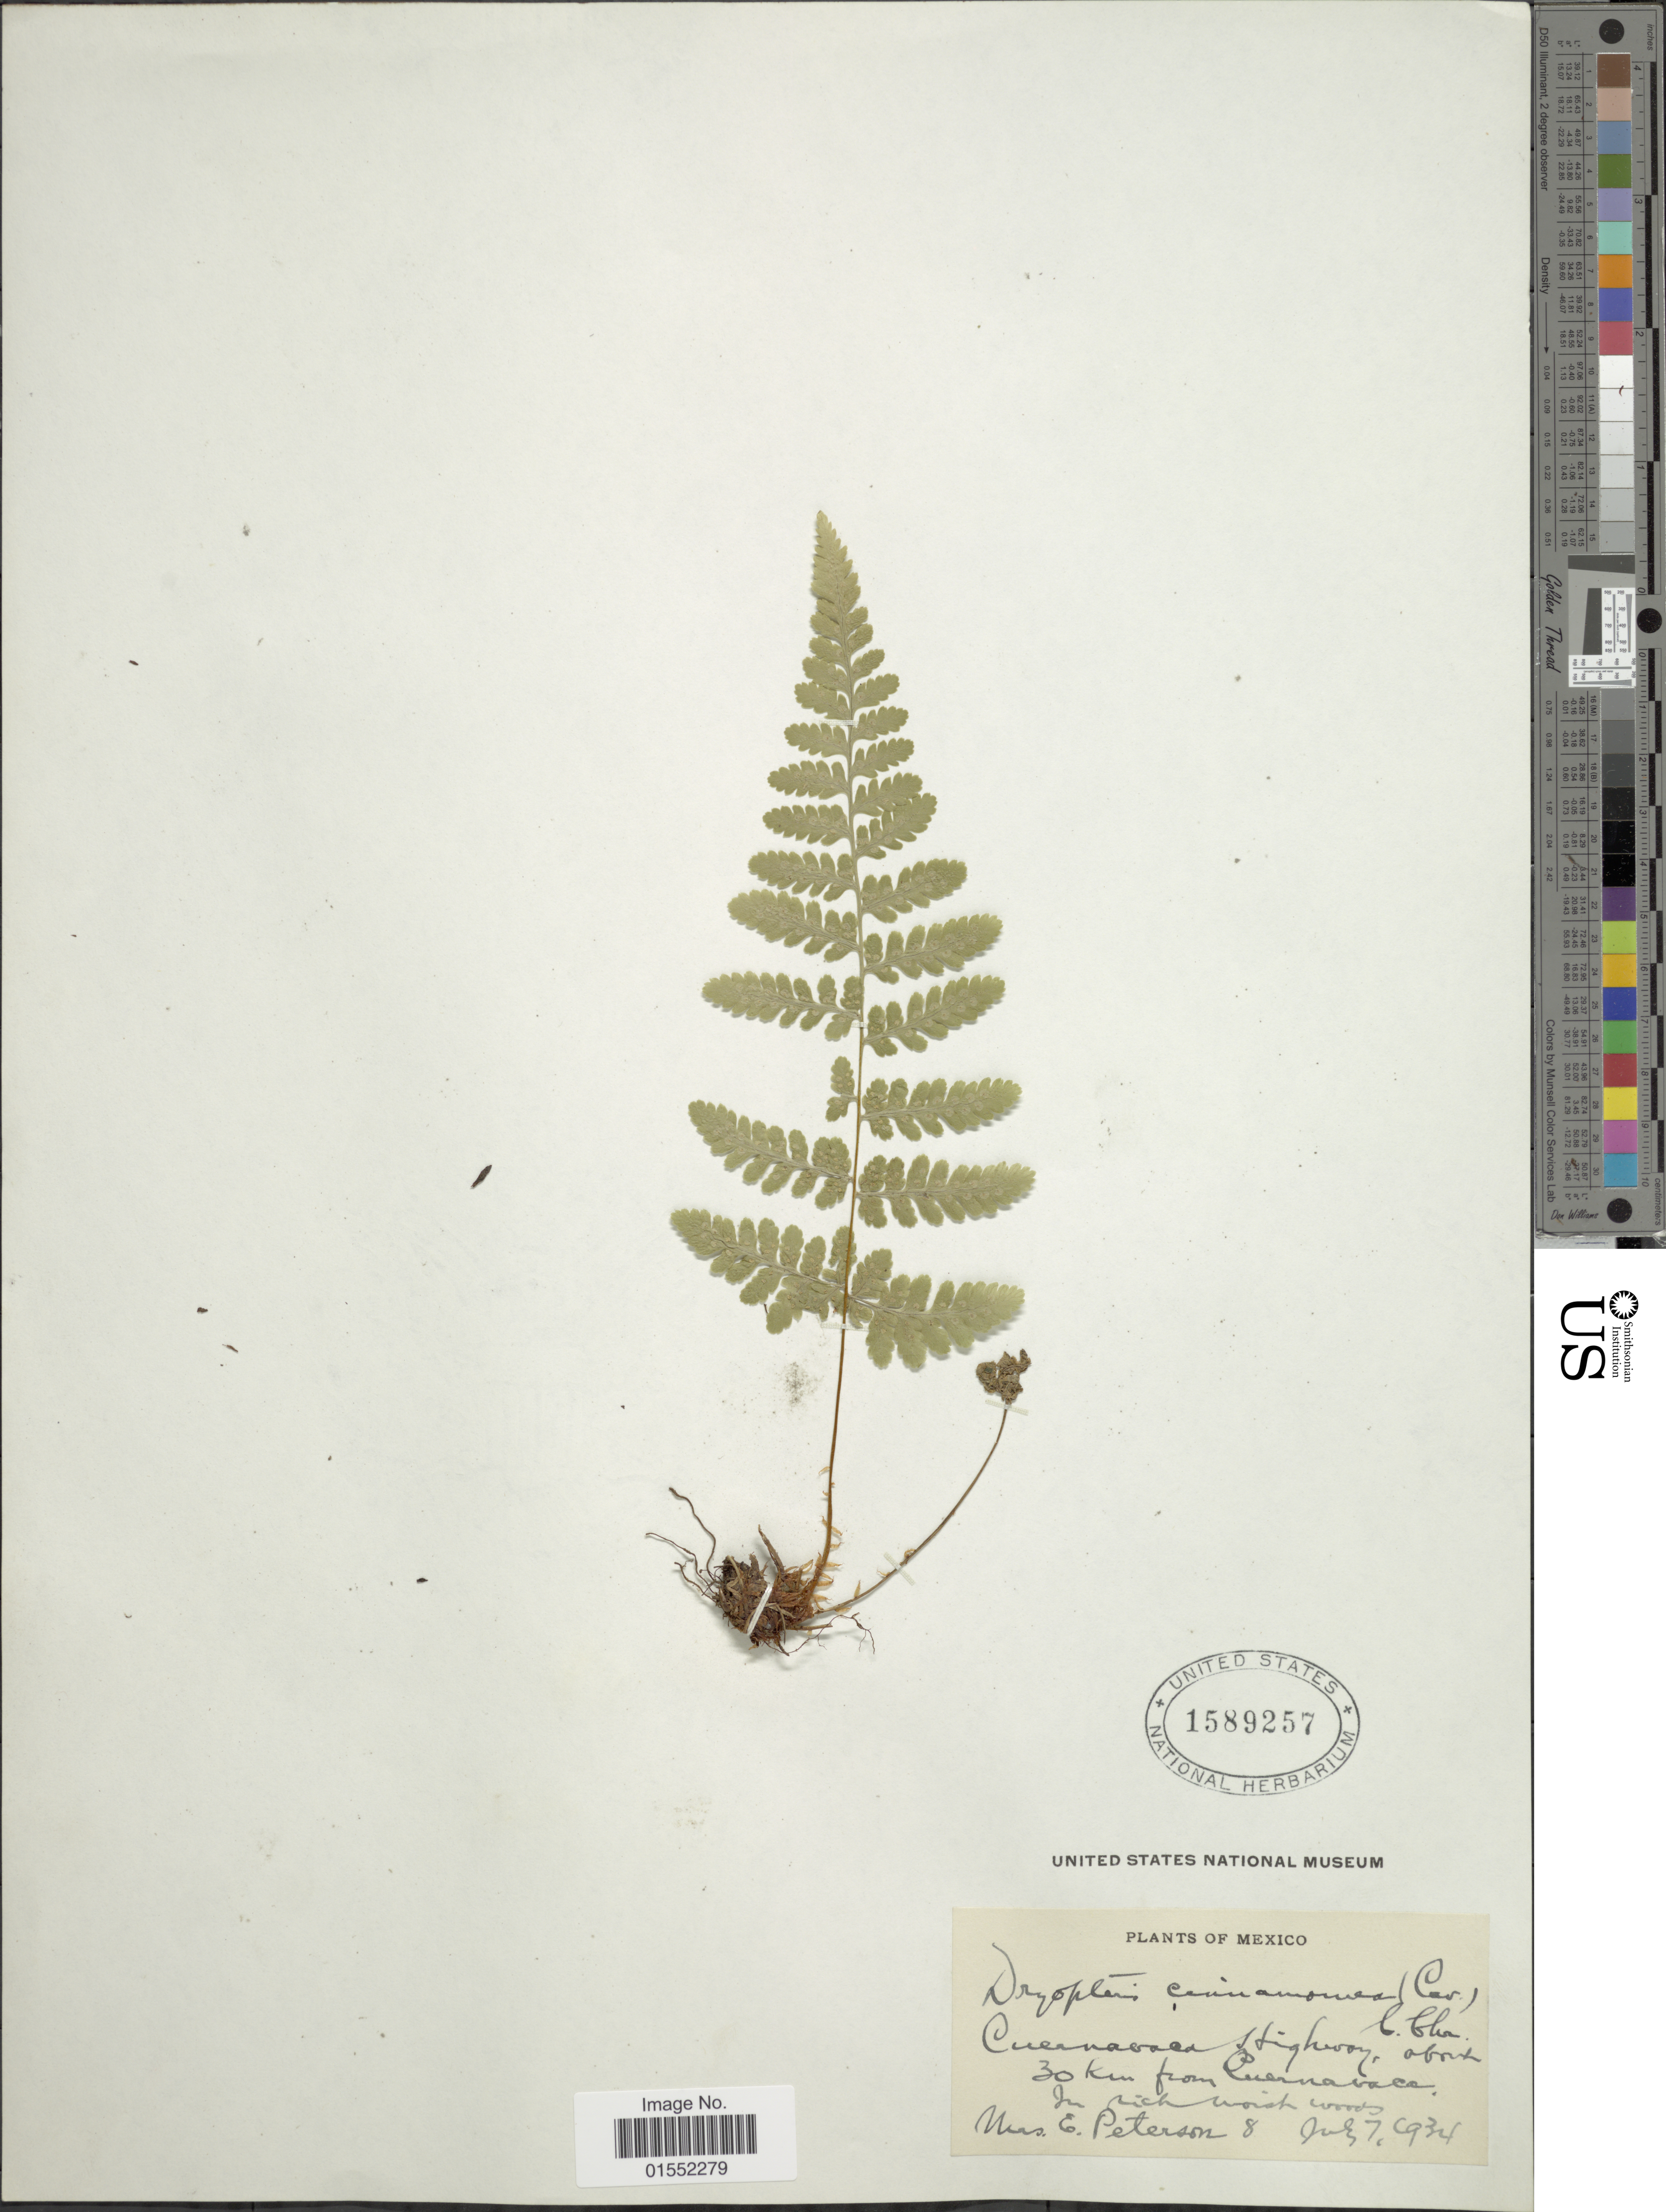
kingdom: Plantae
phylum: Tracheophyta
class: Polypodiopsida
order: Polypodiales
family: Dryopteridaceae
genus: Dryopteris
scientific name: Dryopteris cinnamomea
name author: (Cav.) C. Chr.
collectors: E. Peterson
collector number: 8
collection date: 1934-07-07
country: Mexico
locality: Cuernavaca Highway, about 30 km from Cuernavaca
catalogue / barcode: US 1589257